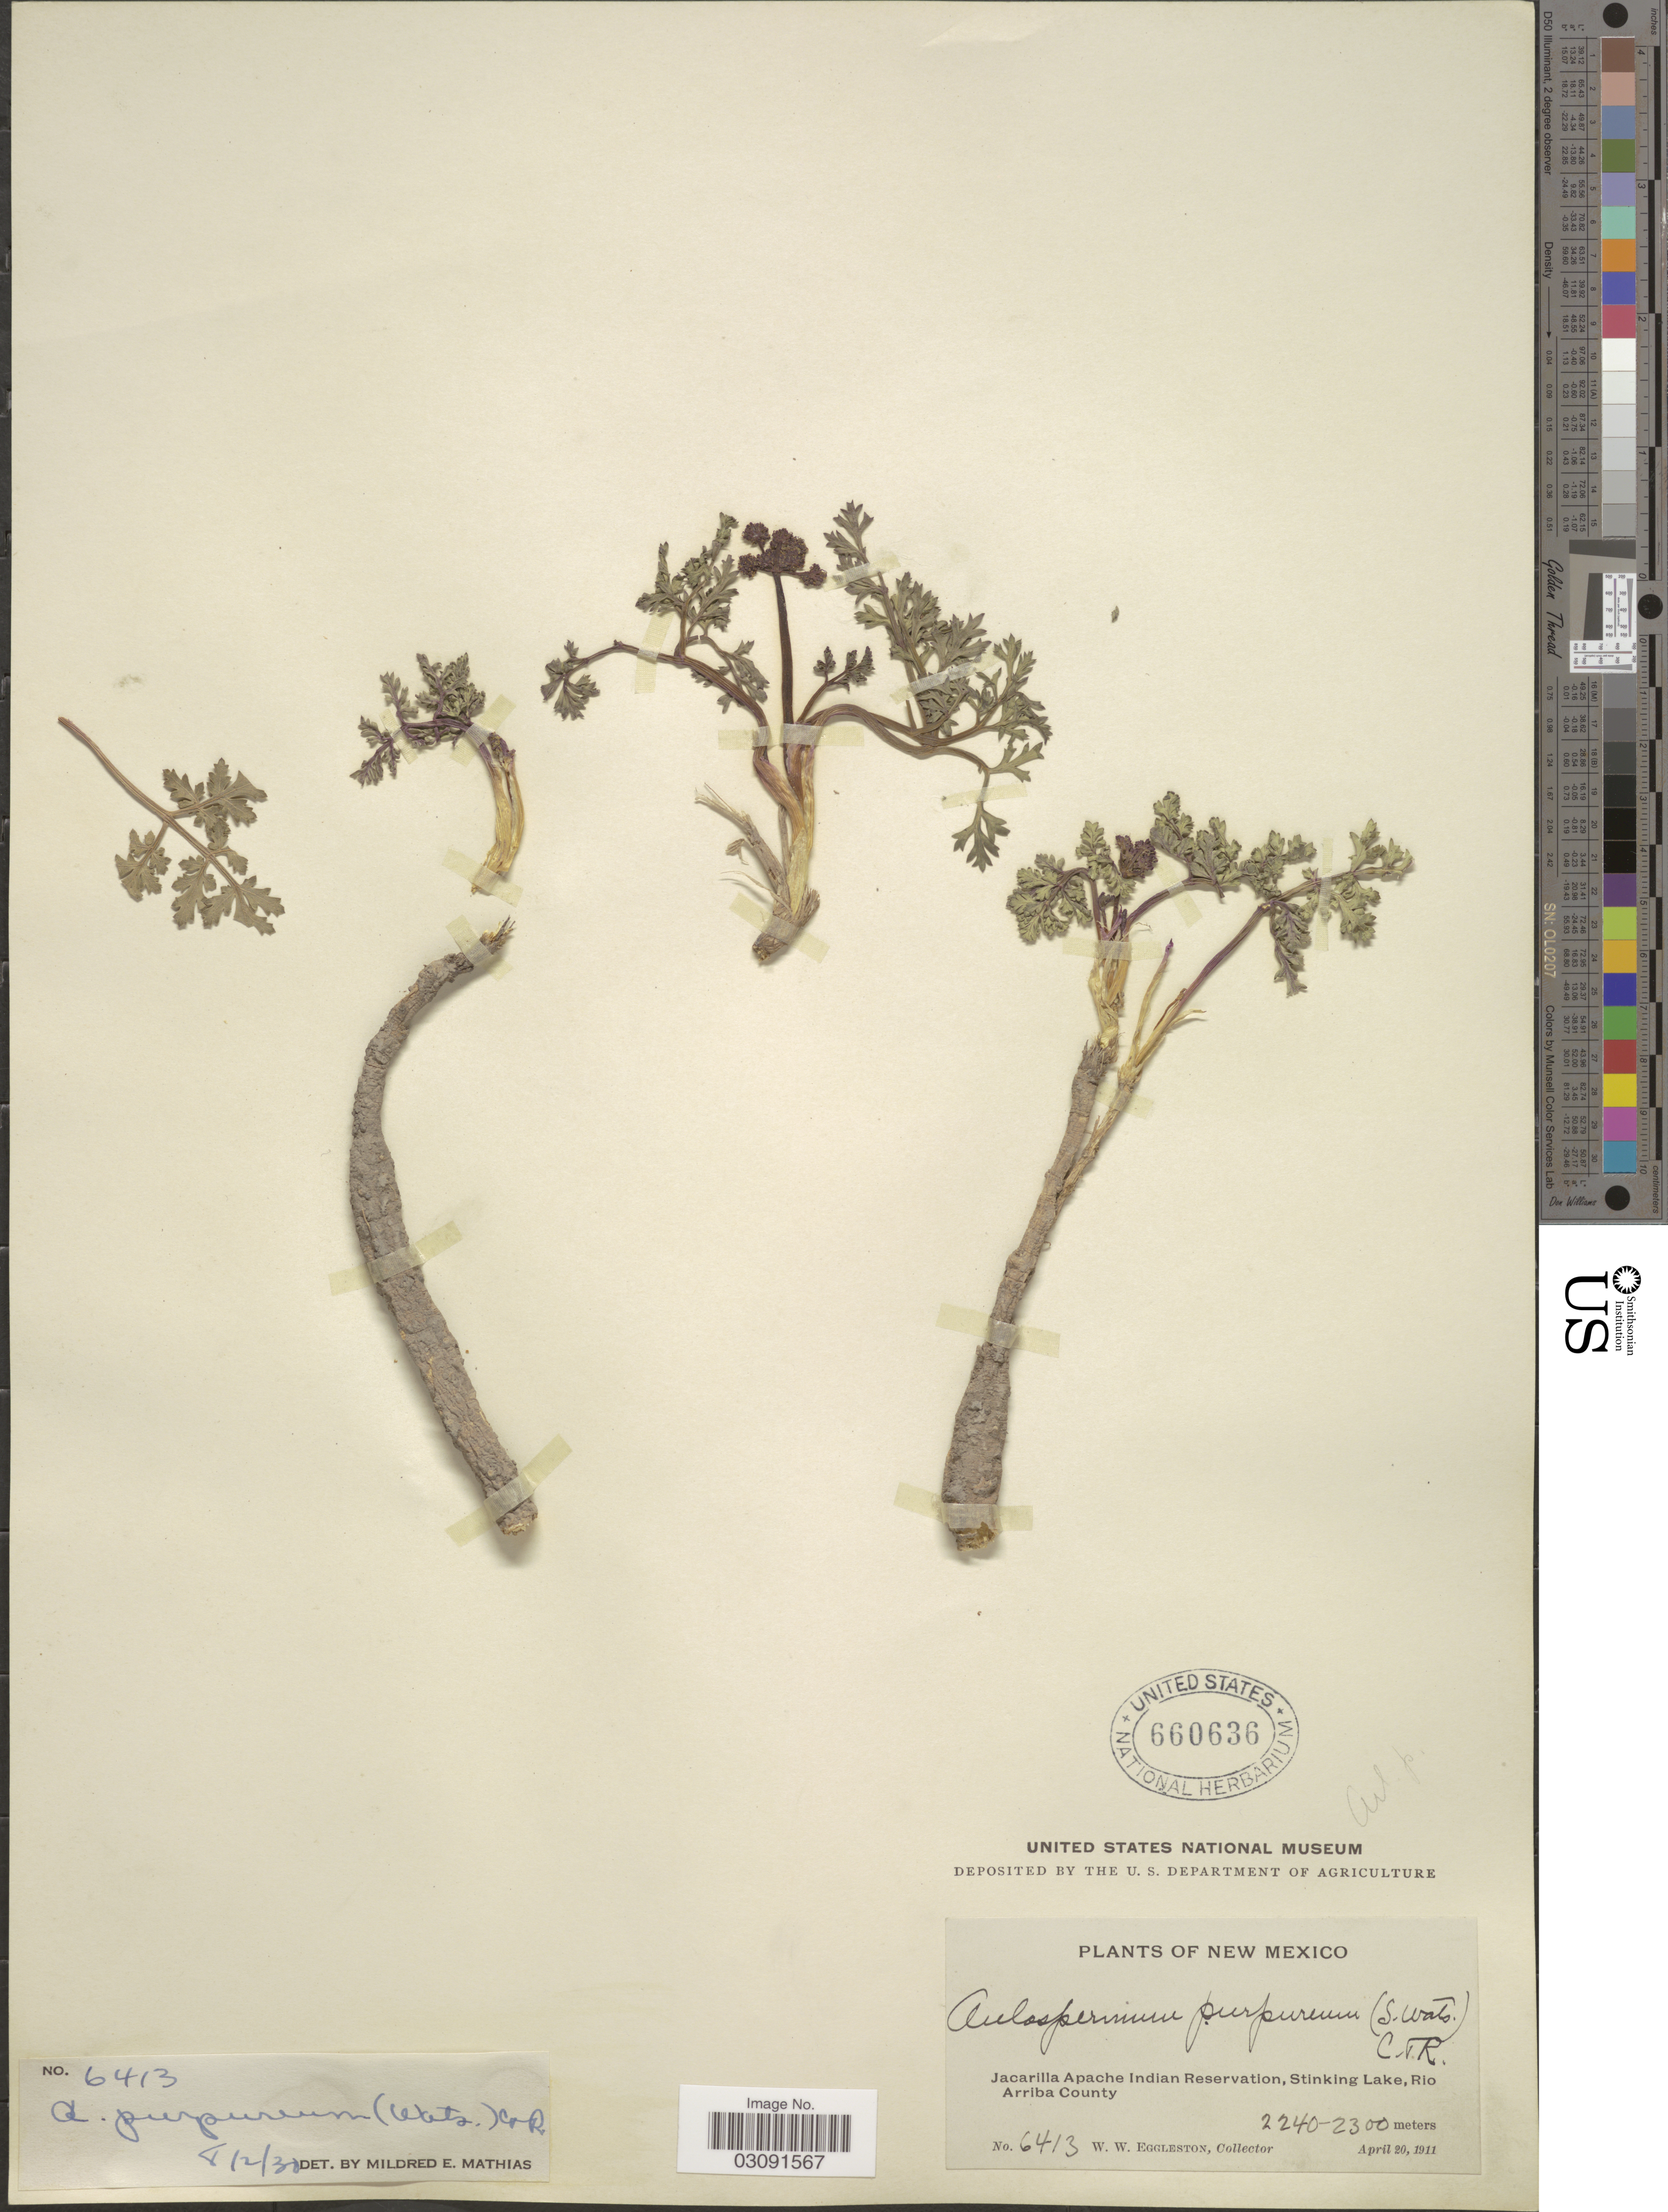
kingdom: Plantae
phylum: Tracheophyta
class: Magnoliopsida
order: Apiales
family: Apiaceae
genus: Cymopterus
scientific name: Cymopterus purpureus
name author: S. Watson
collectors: W. W. Eggleston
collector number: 6413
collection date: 1911-04-20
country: United States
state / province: New Mexico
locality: Jacarilla Apache Indian Reservation, Stinking Lake, Rio Arriba County.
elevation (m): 2240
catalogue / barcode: US 660636